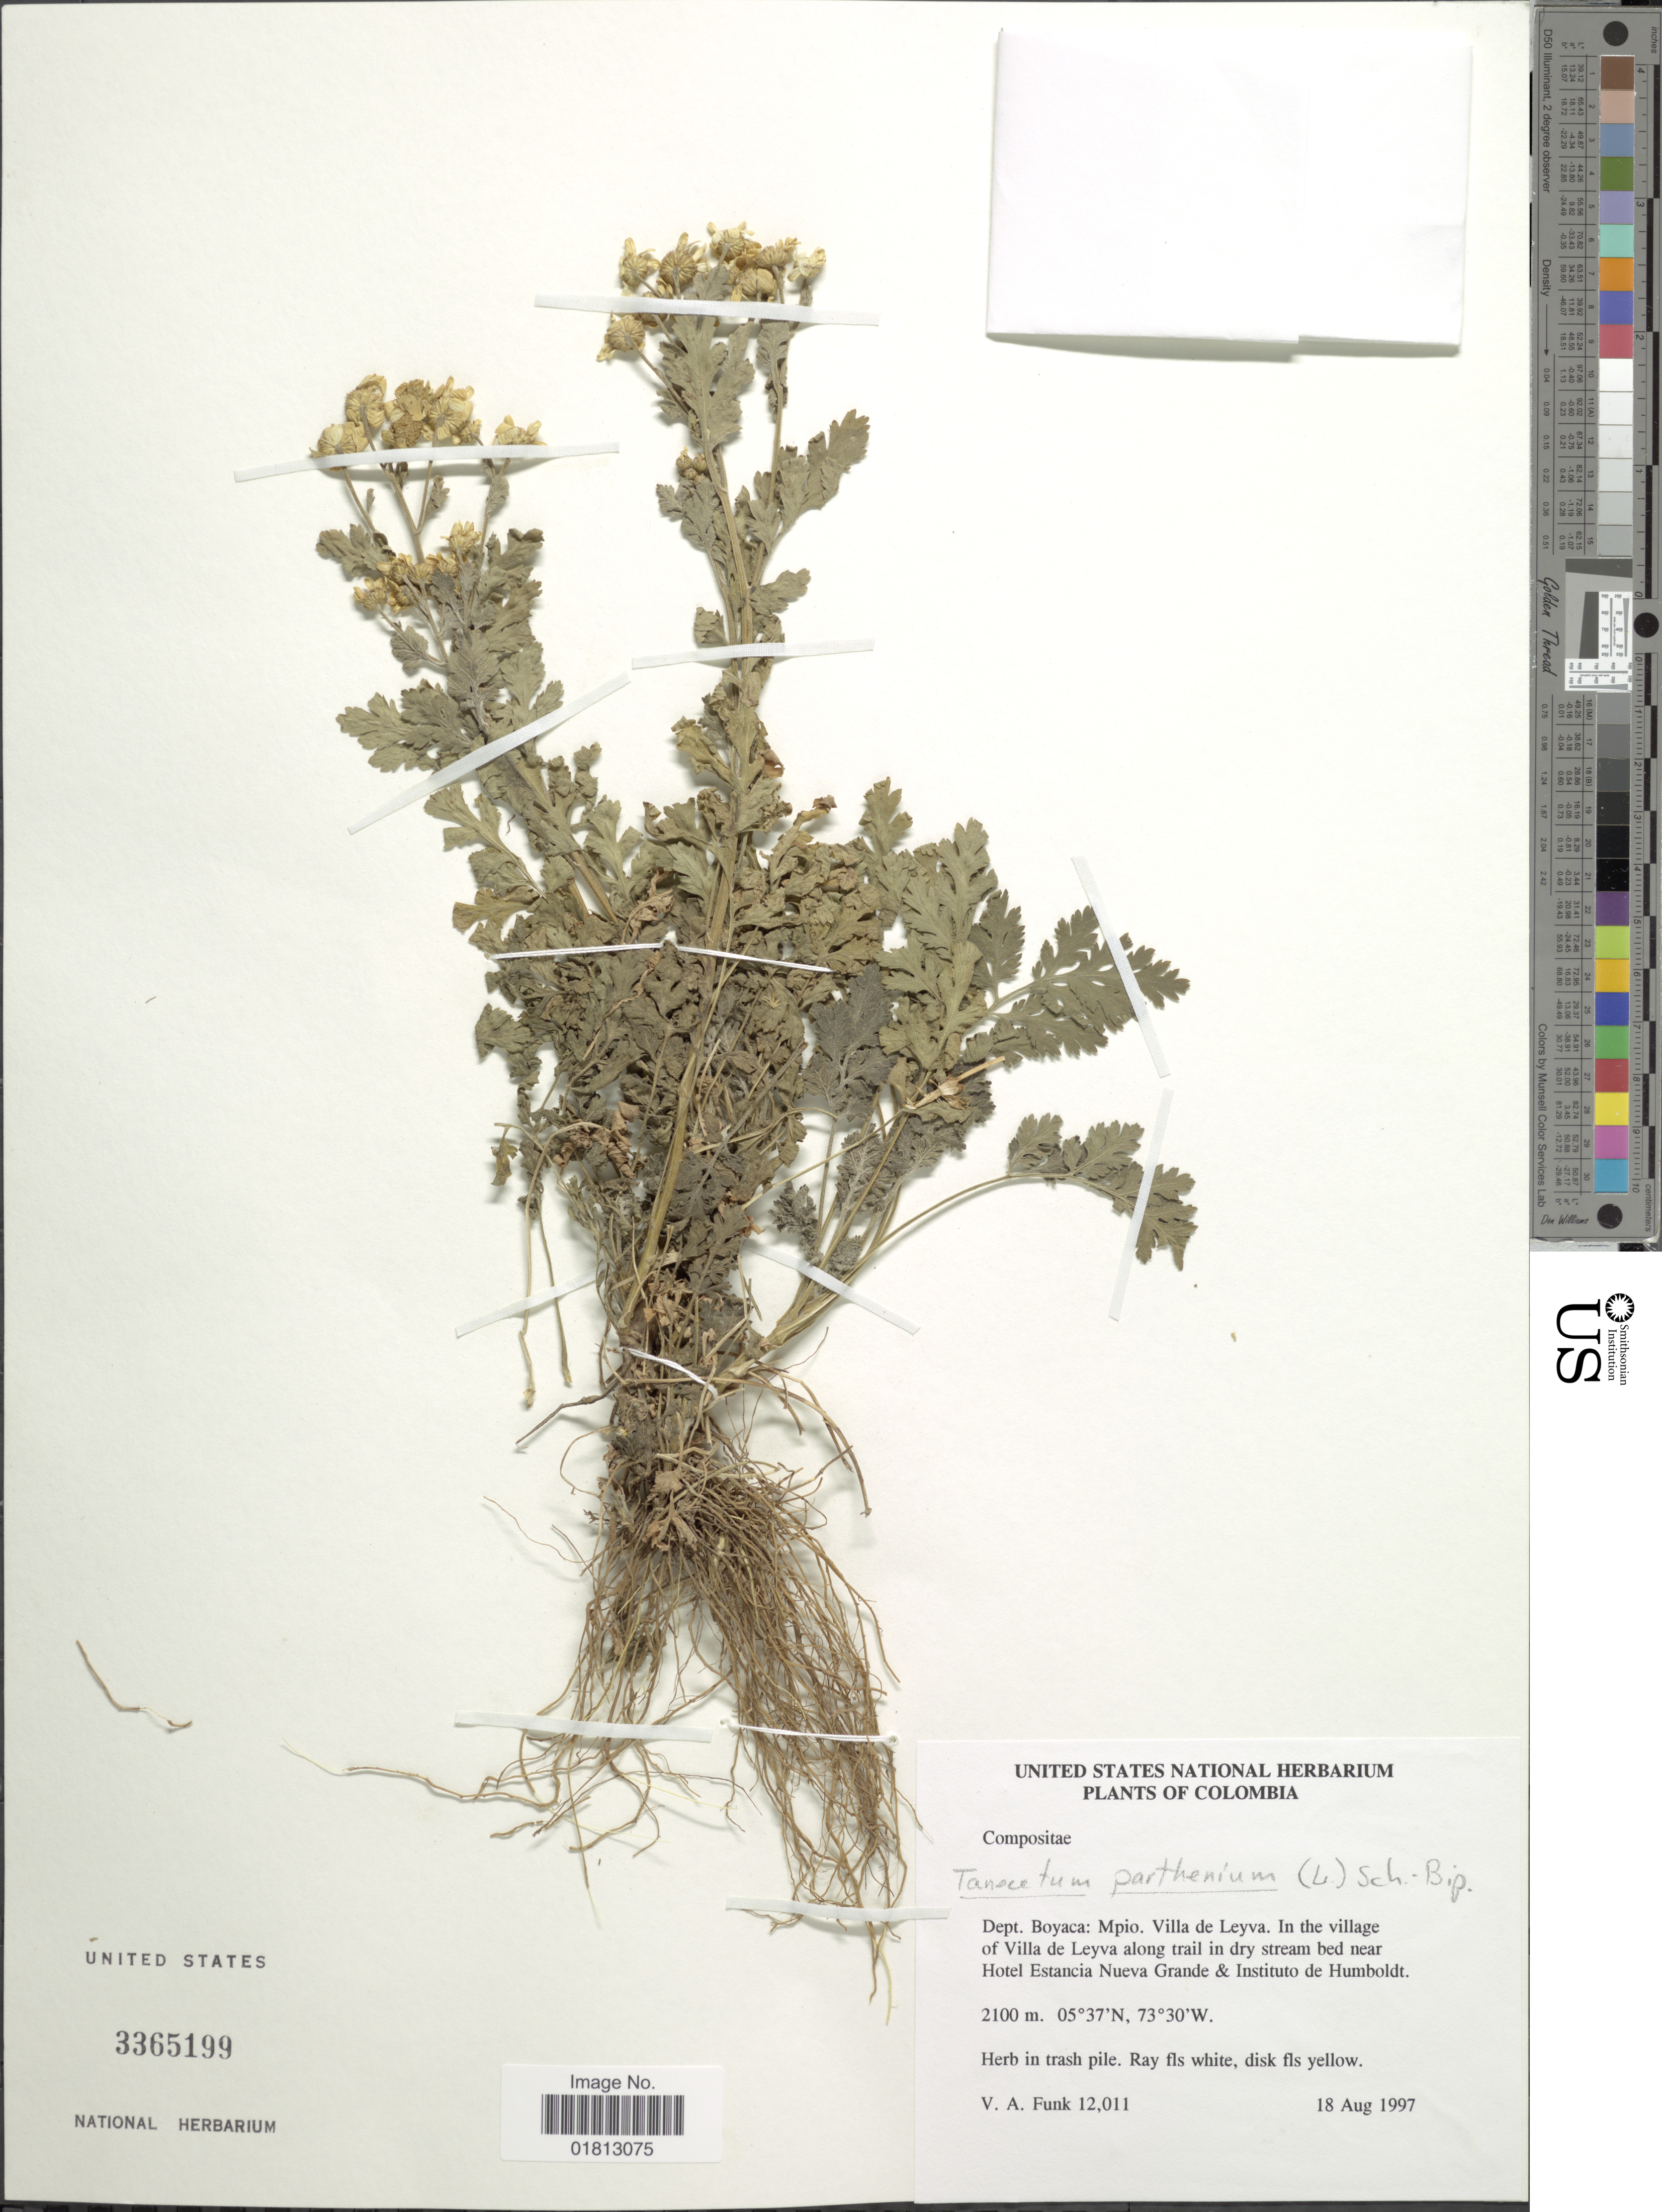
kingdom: Plantae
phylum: Tracheophyta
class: Magnoliopsida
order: Asterales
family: Asteraceae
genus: Tanacetum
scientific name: Tanacetum parthenium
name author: (L.) Sch. Bip.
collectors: V. Funk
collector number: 12011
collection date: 1997-08-18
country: Colombia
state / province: Boyacá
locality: Dept. Boyaca: Mpio. Villa de Leyva, In the village of Villa de Leyva along trail in dry stream bed near Hotel Estancia Nueva Grande & Instituo de Humboldt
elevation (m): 2100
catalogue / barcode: US 3365199